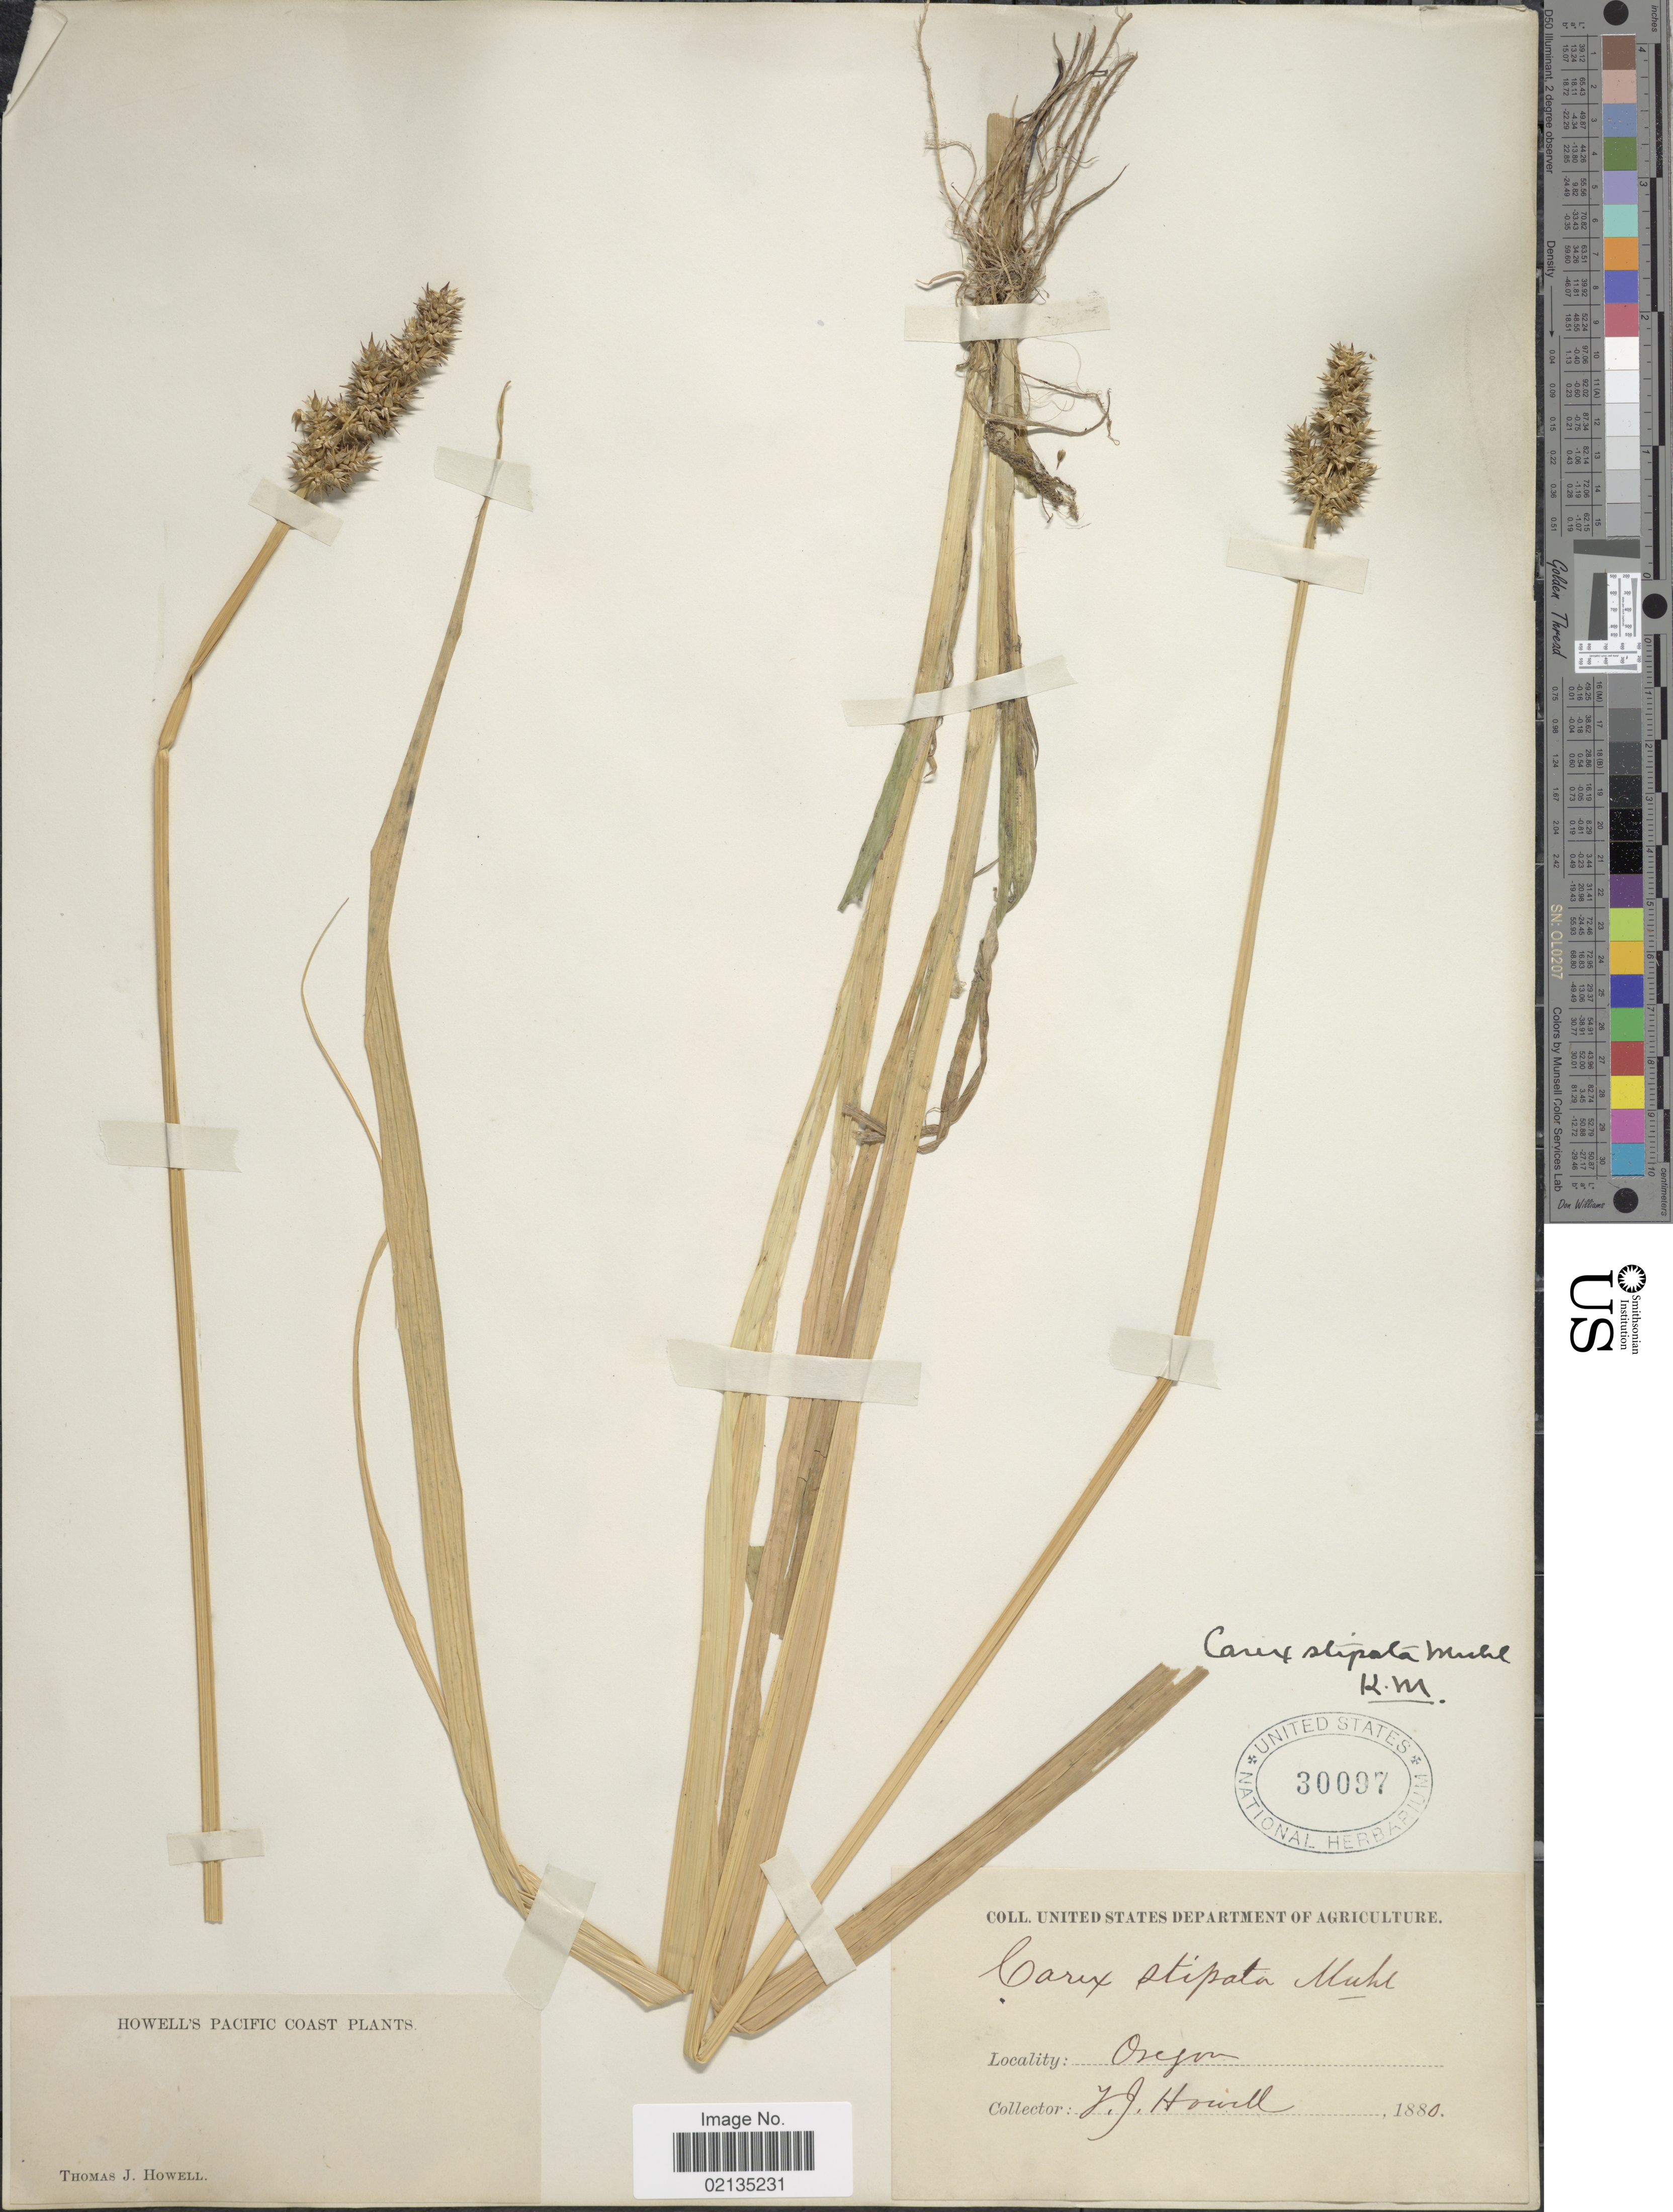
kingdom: Plantae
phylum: Tracheophyta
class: Liliopsida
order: Poales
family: Cyperaceae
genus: Carex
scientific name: Carex stipata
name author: Muhl. ex Willd.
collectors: T. J. Howell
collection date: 1880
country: United States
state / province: Oregon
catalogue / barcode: US 30097